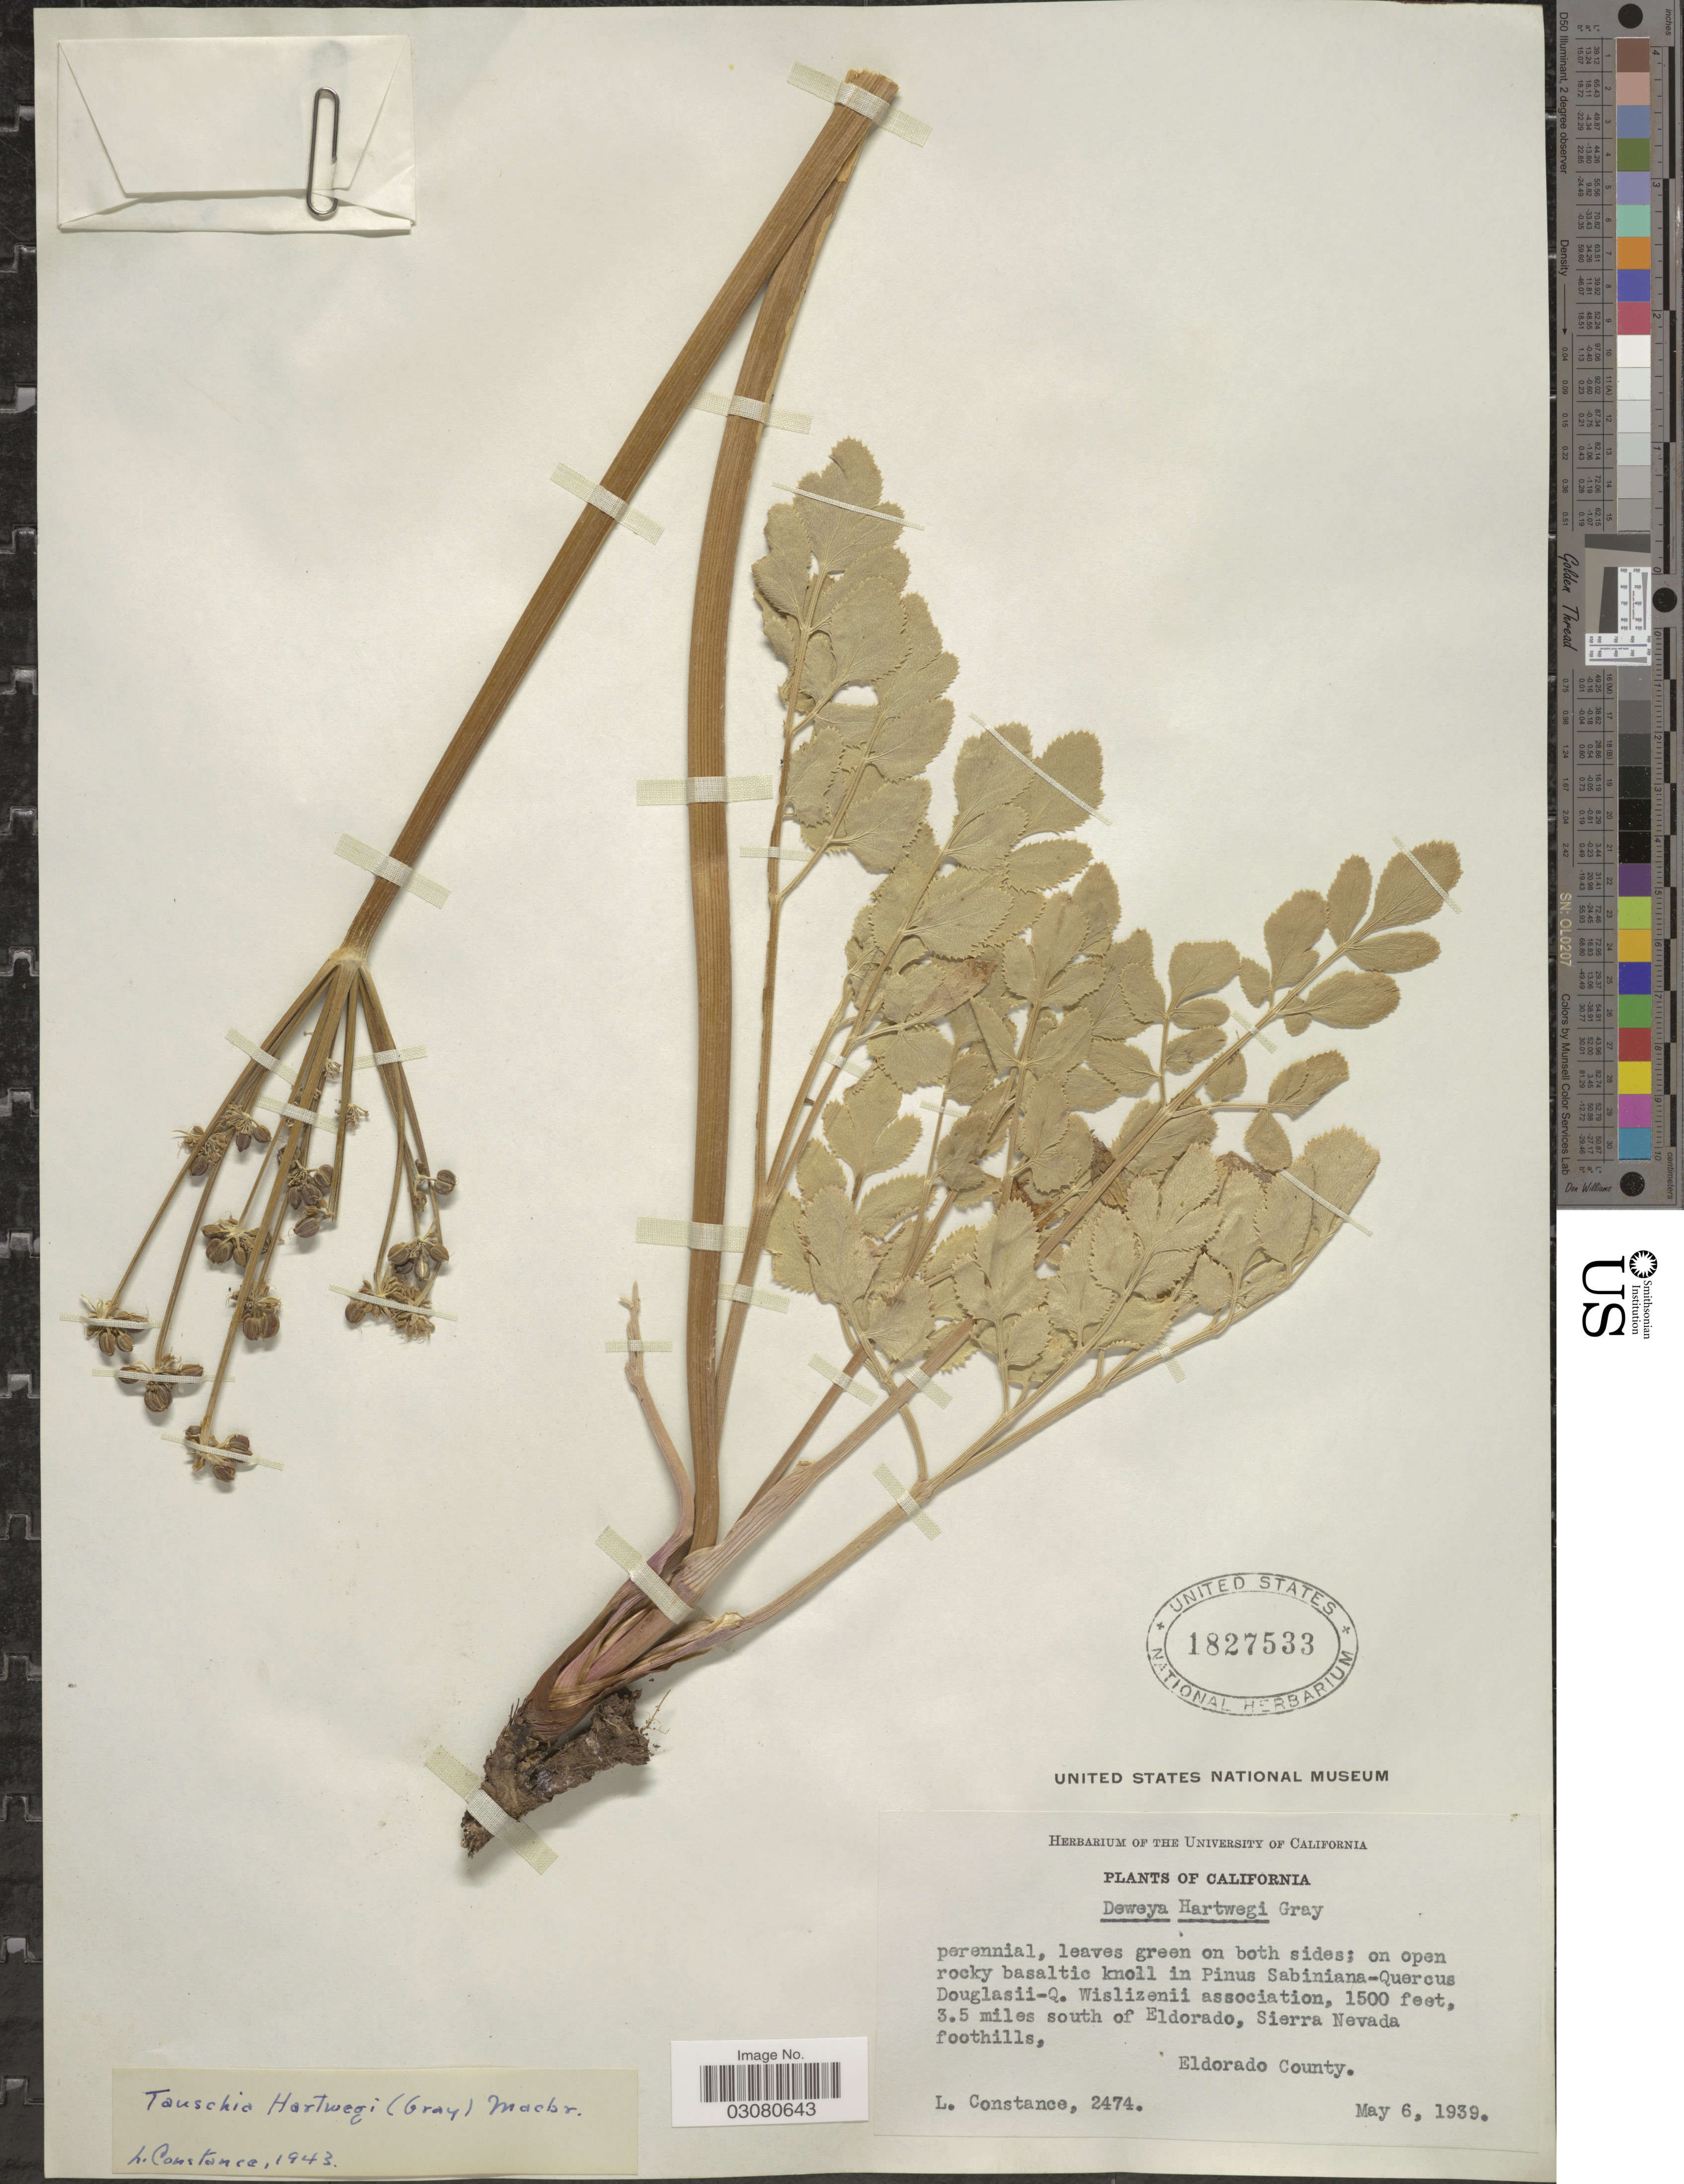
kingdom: Plantae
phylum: Tracheophyta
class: Magnoliopsida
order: Apiales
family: Apiaceae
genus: Drudeophytum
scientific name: Drudeophytum hartwegii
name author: (A. Gray) J.M. Coult. & Rose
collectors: L. Constance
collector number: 2474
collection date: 1939-05-06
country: United States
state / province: California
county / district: El Dorado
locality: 3.5 miles south of Eldorado, Sierra Nevada foothills, Eldorado County.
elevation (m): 457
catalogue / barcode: US 1827533